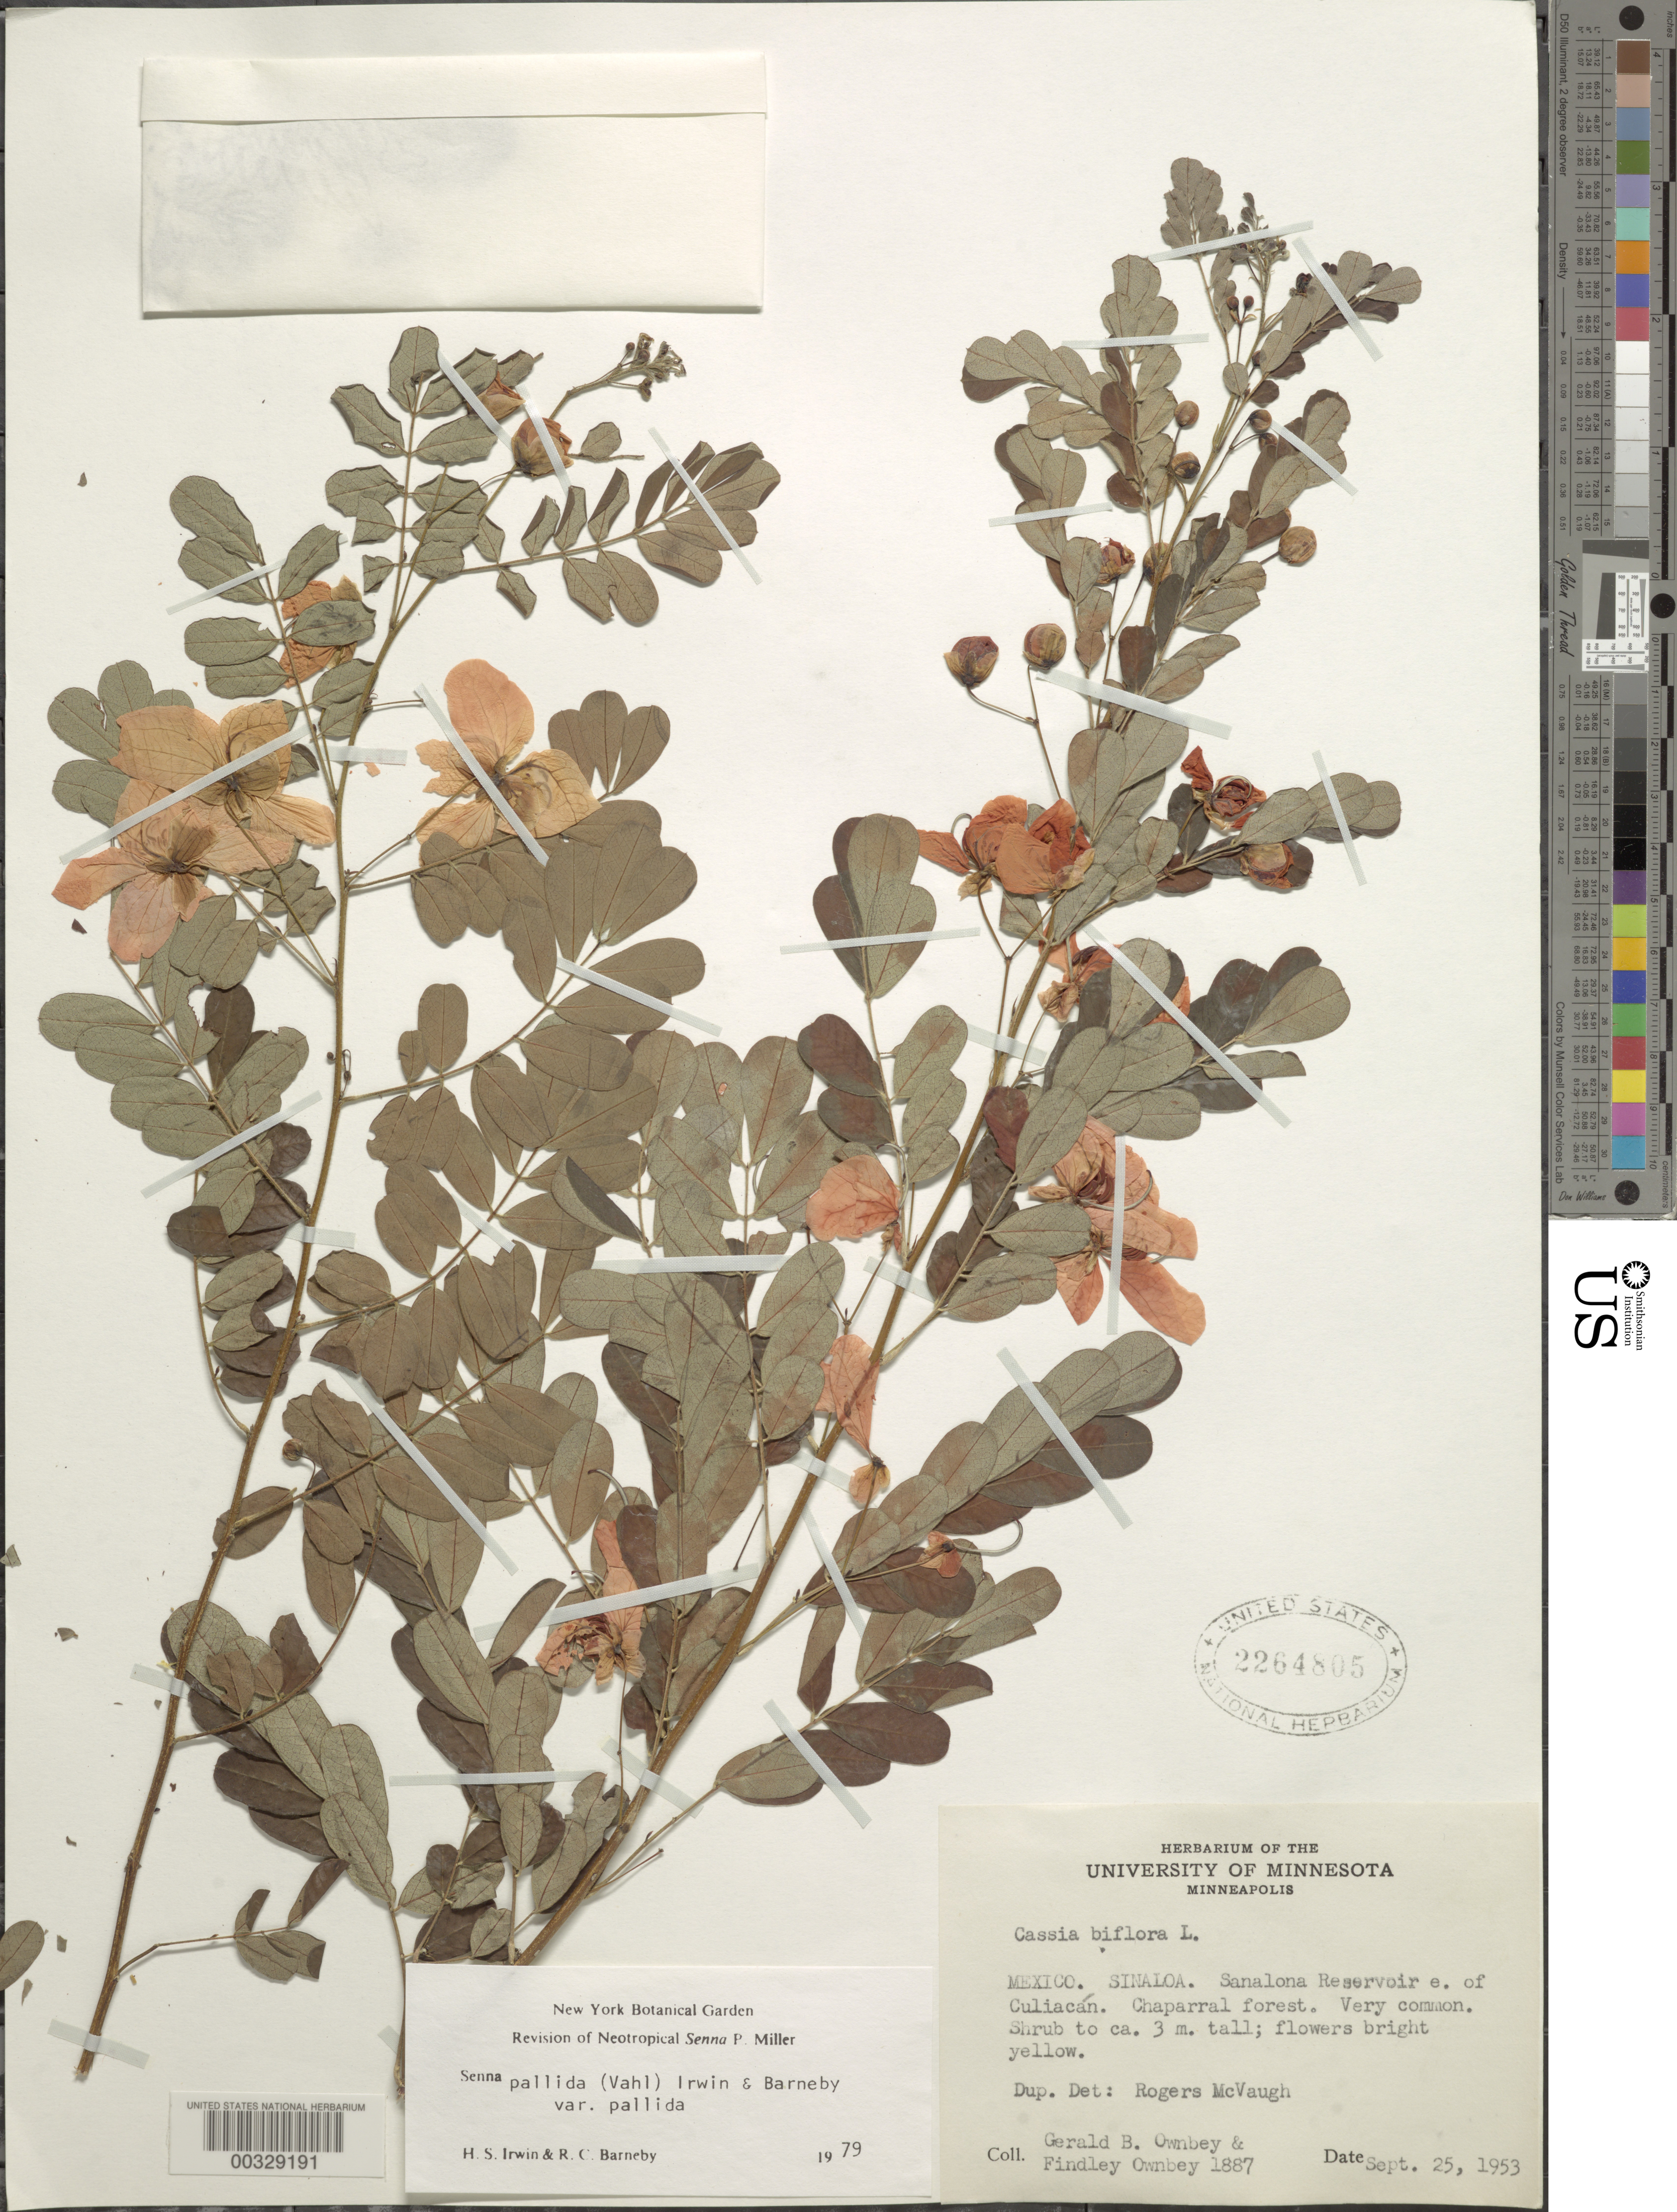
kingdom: Plantae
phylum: Tracheophyta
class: Magnoliopsida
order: Fabales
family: Fabaceae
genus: Senna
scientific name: Senna pallida var. pallida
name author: (Vahl) H.S. Irwin & Barneby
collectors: G. B. Ownbey & F. Ownbey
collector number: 1887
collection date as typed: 25 Sep 1953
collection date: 1953-09-25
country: Mexico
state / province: Sinaloa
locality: Sanalona reservoir E of Culiacan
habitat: Chaparral forest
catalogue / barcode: US 2264805